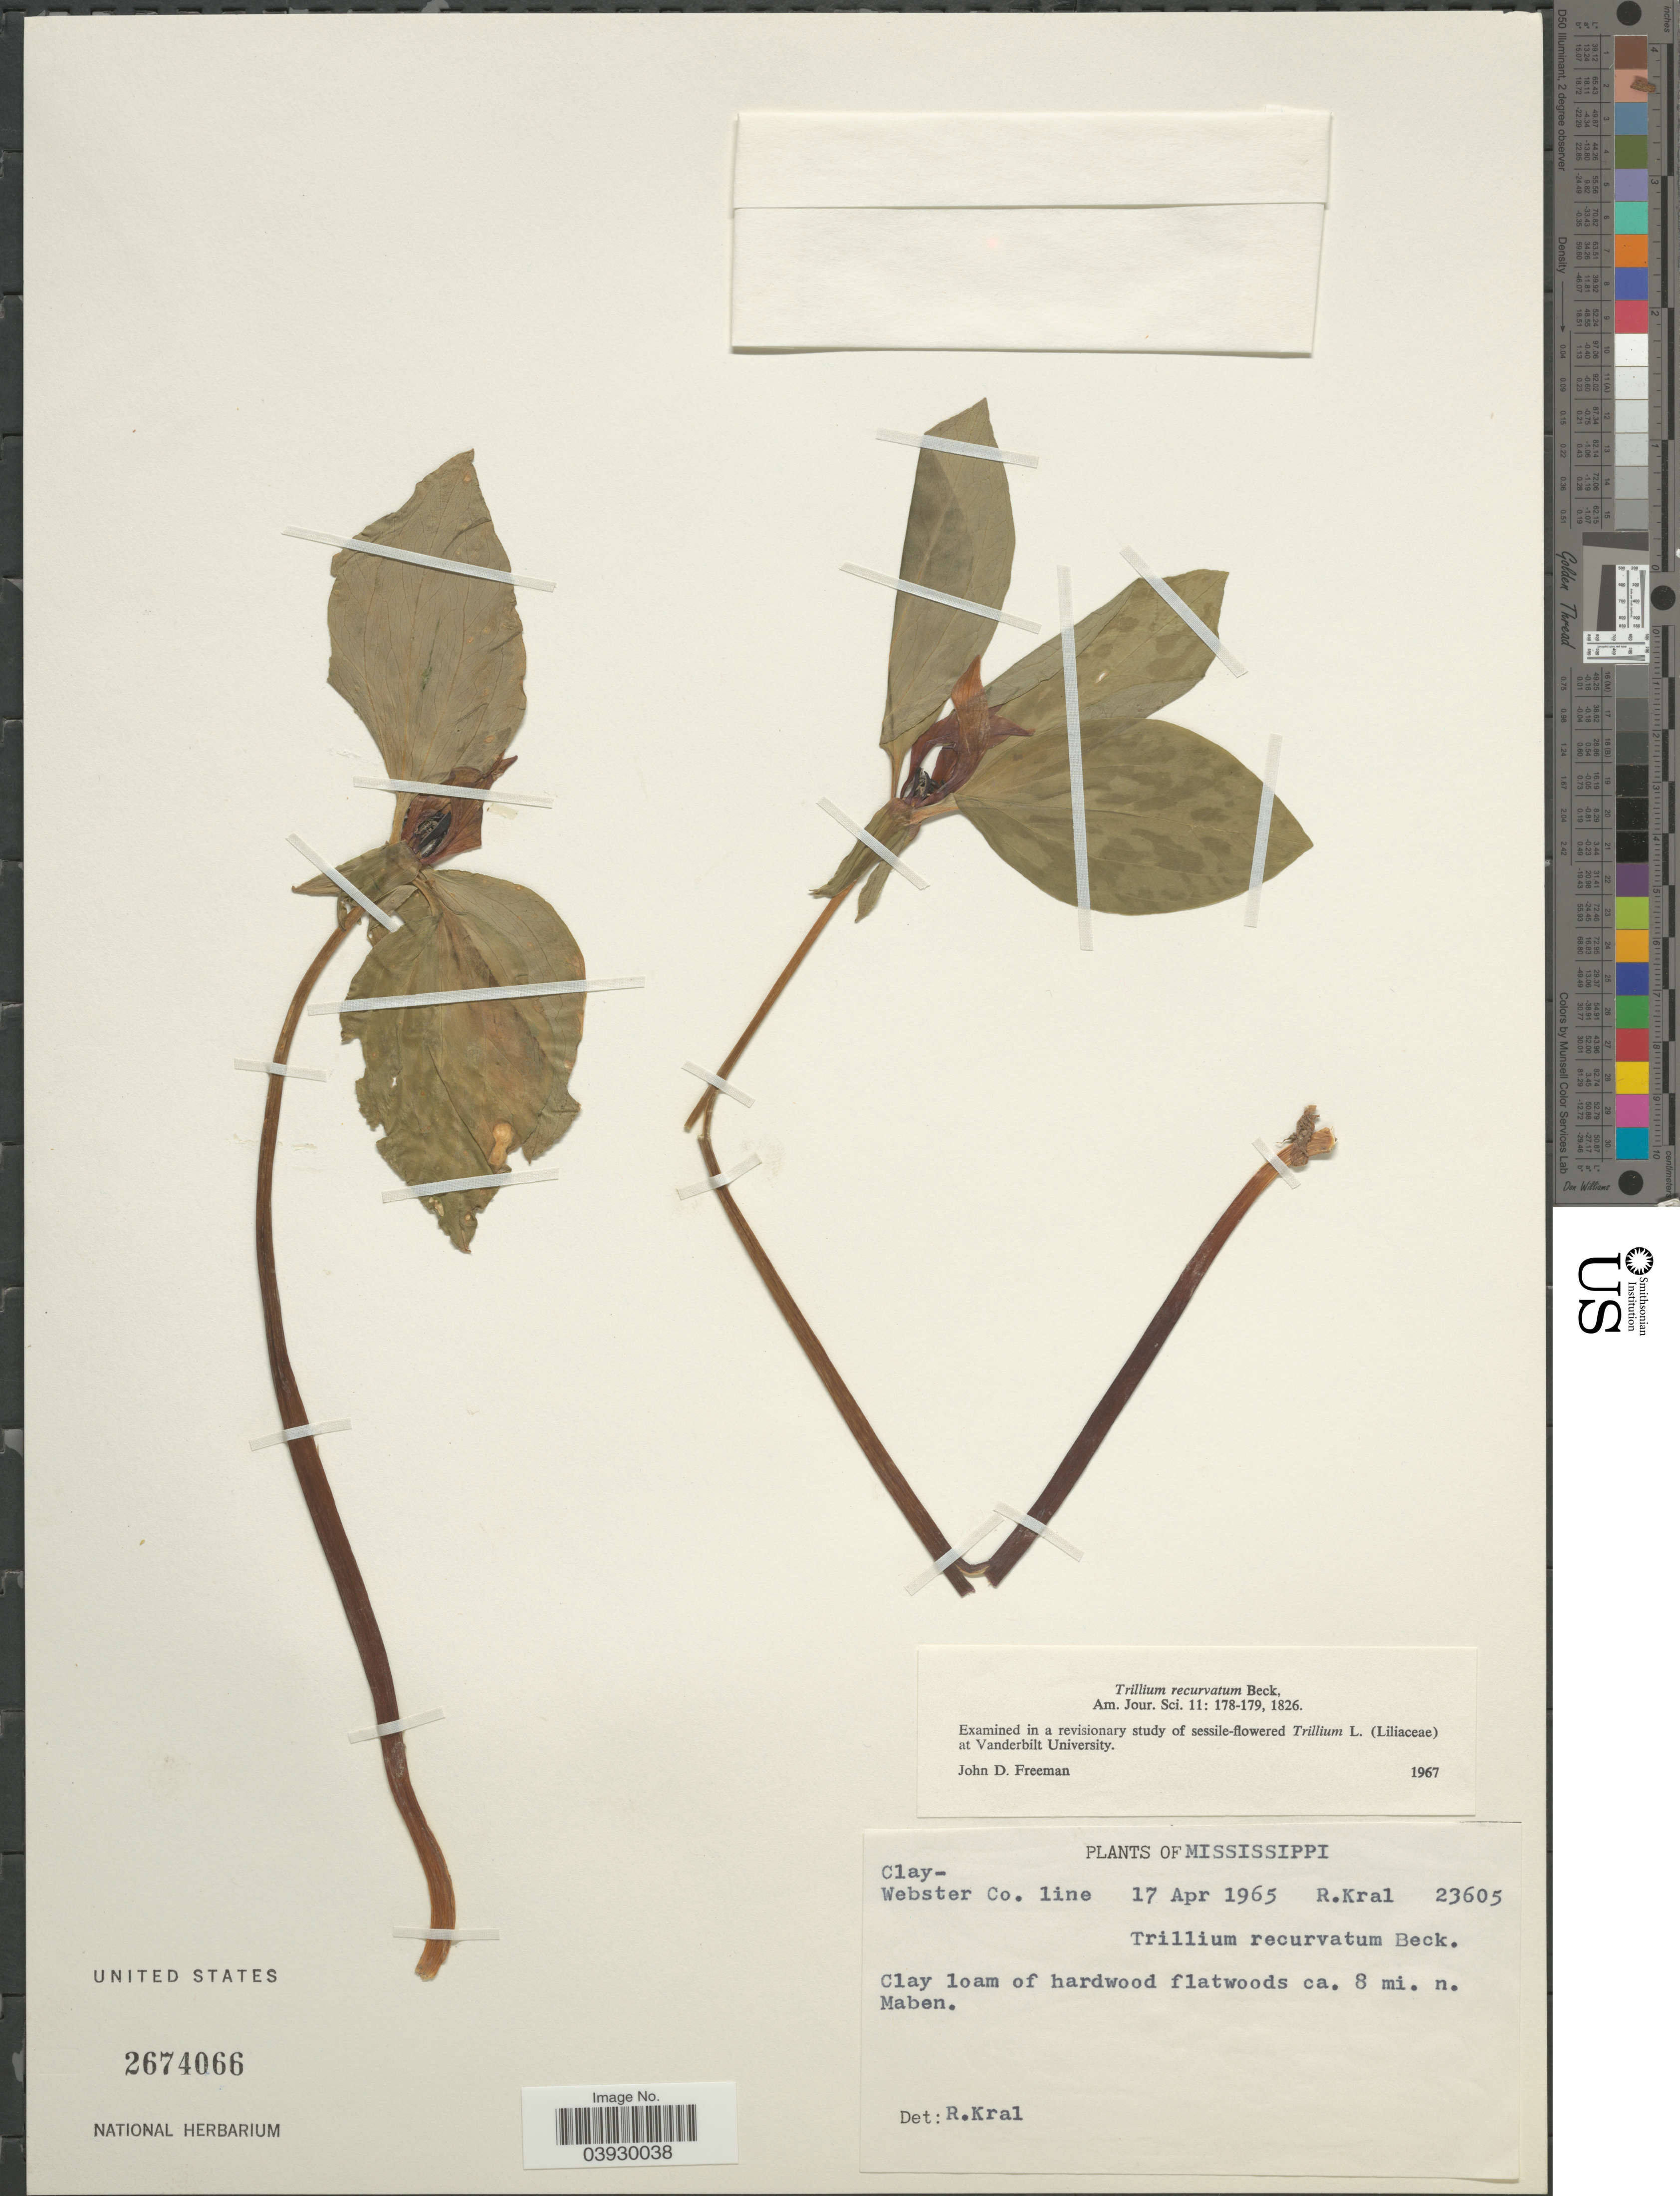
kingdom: Plantae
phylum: Tracheophyta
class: Liliopsida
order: Liliales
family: Melanthiaceae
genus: Trillium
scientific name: Trillium recurvatum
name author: L.C. Beck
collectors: R. Kral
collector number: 23605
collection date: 1965-04-17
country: United States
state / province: Mississippi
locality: Clay-Webster Co line. Clay loam of hardwood flatwoods ca. 8 mi. n. Maben.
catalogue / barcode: US 2674066